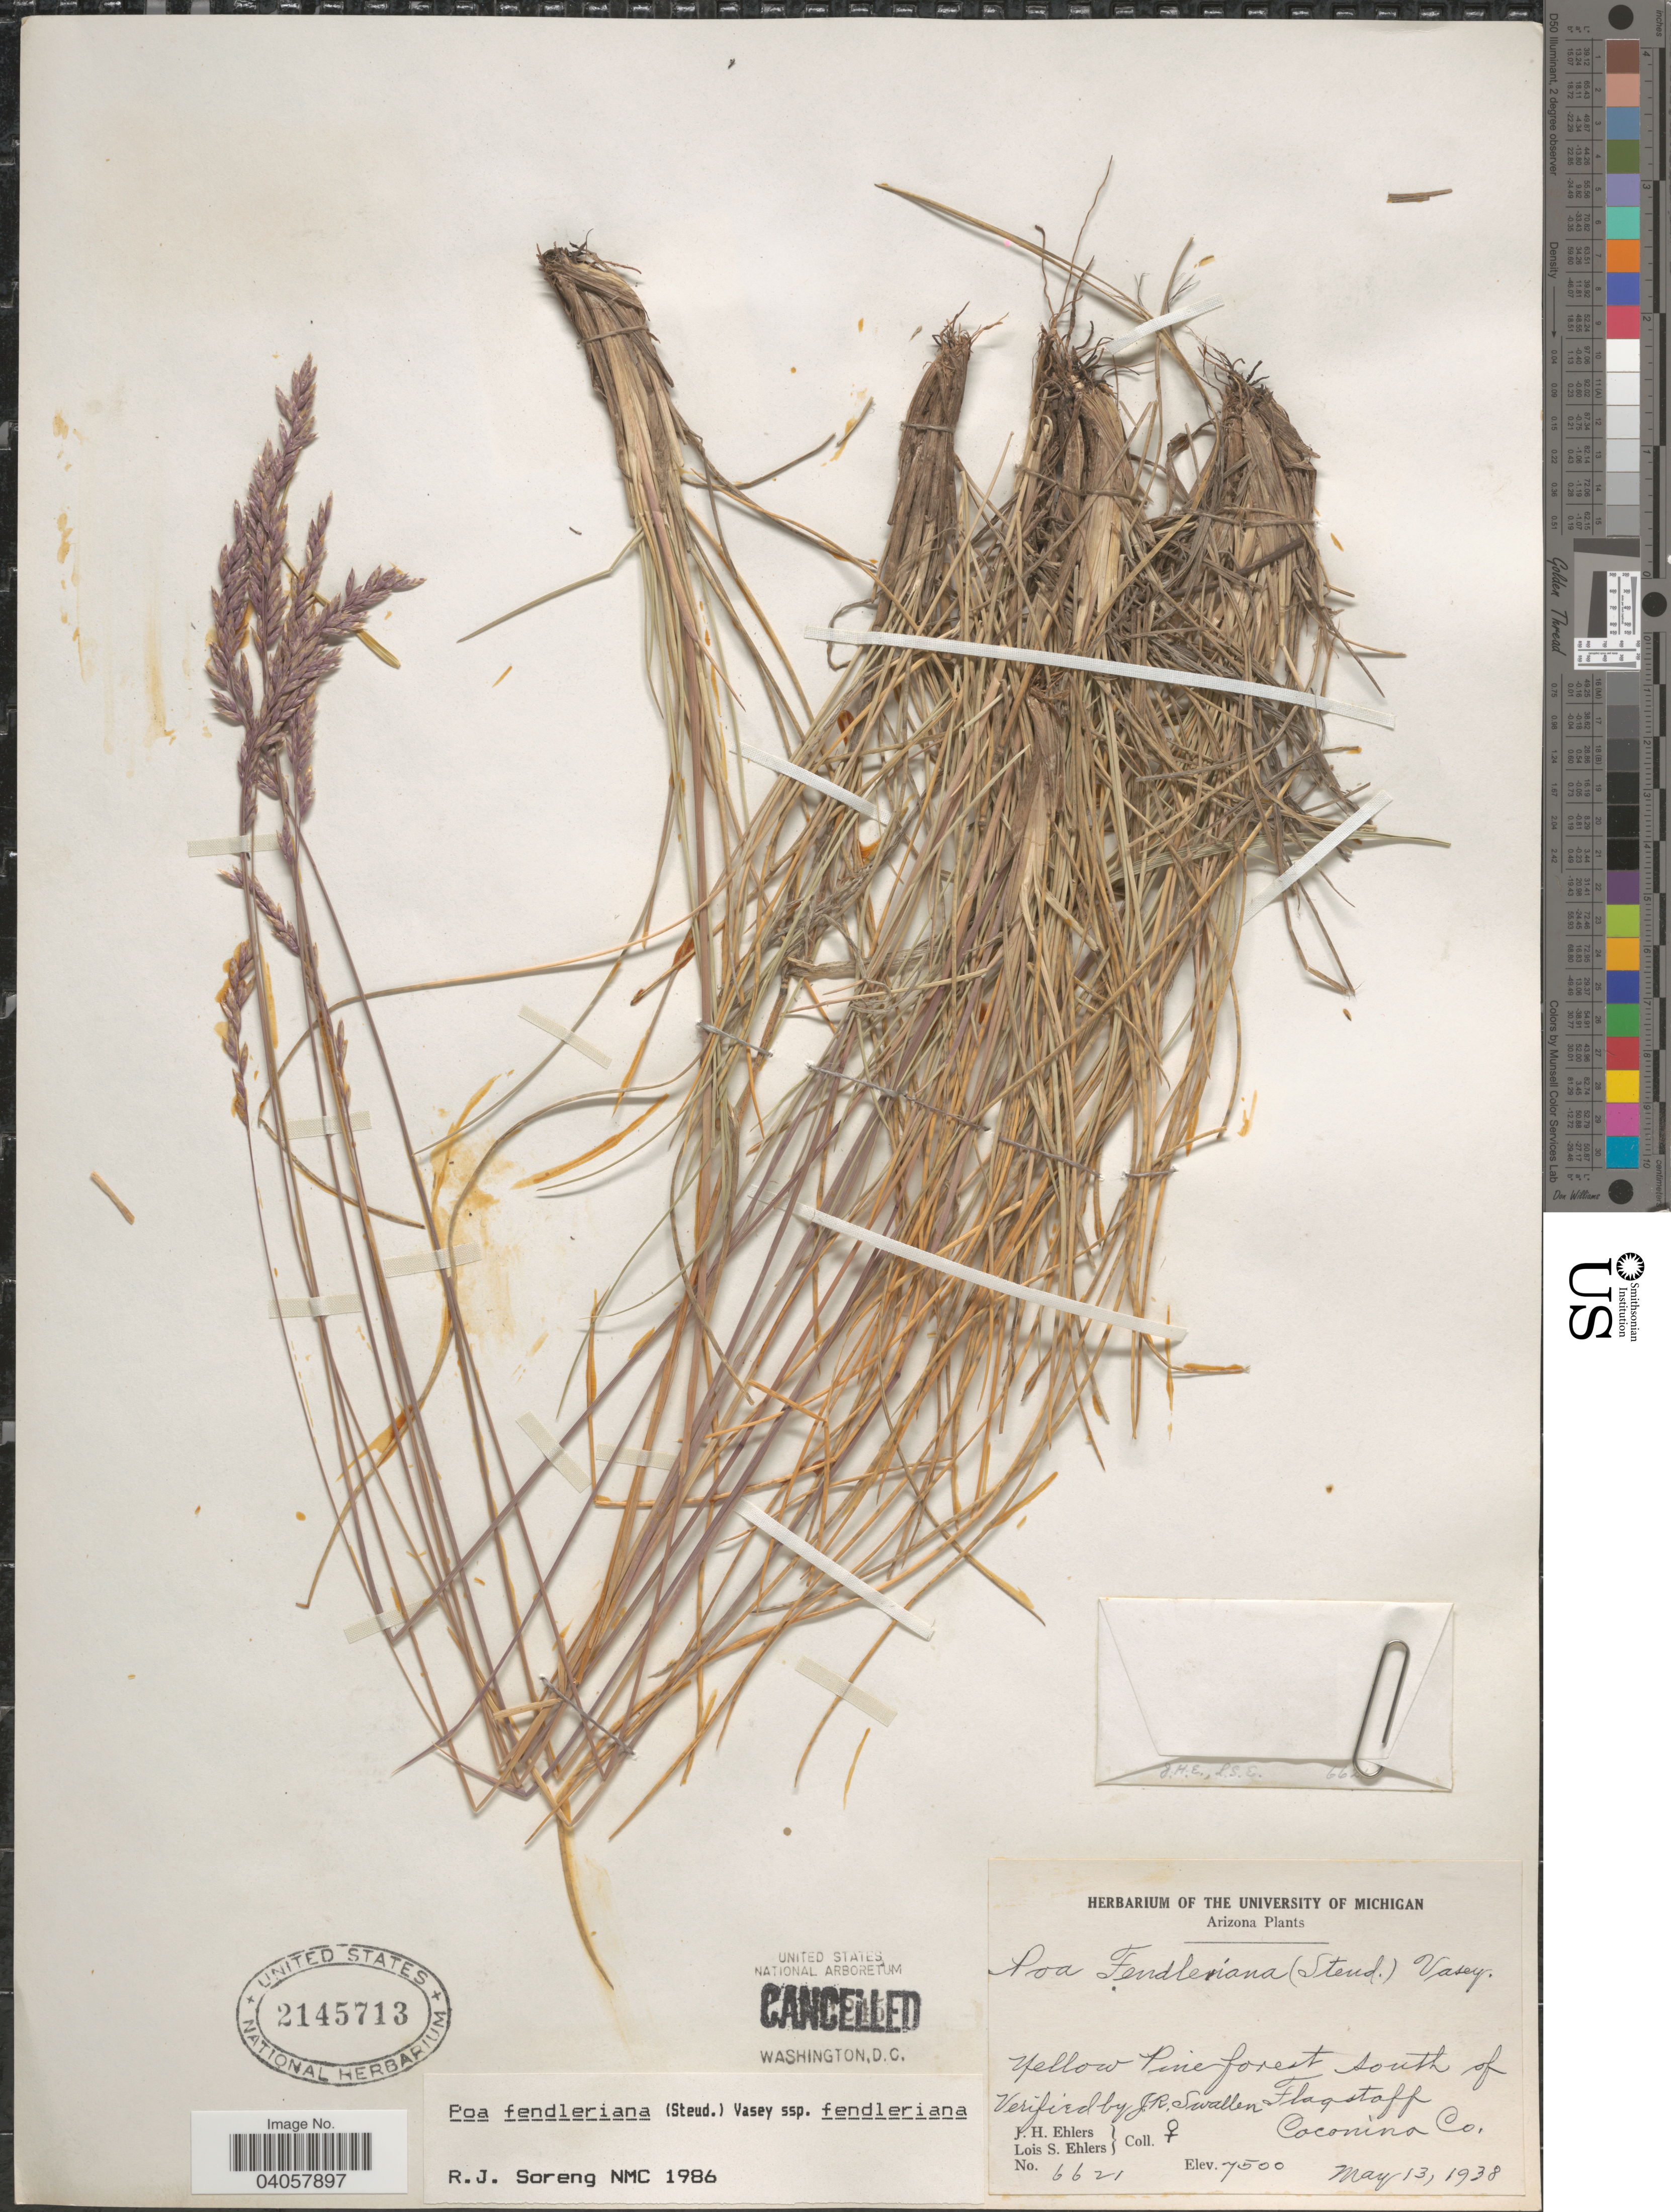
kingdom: Plantae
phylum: Tracheophyta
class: Liliopsida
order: Poales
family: Poaceae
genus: Poa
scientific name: Poa fendleriana subsp. fendleriana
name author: (Steud.) Vasey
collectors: J. H. Ehlers & L. Ehlers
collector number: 6621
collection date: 1938-05-13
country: United States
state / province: Arizona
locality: Yellow Pine forest south of Flagstaff. Coconino Co.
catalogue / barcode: US 2145713